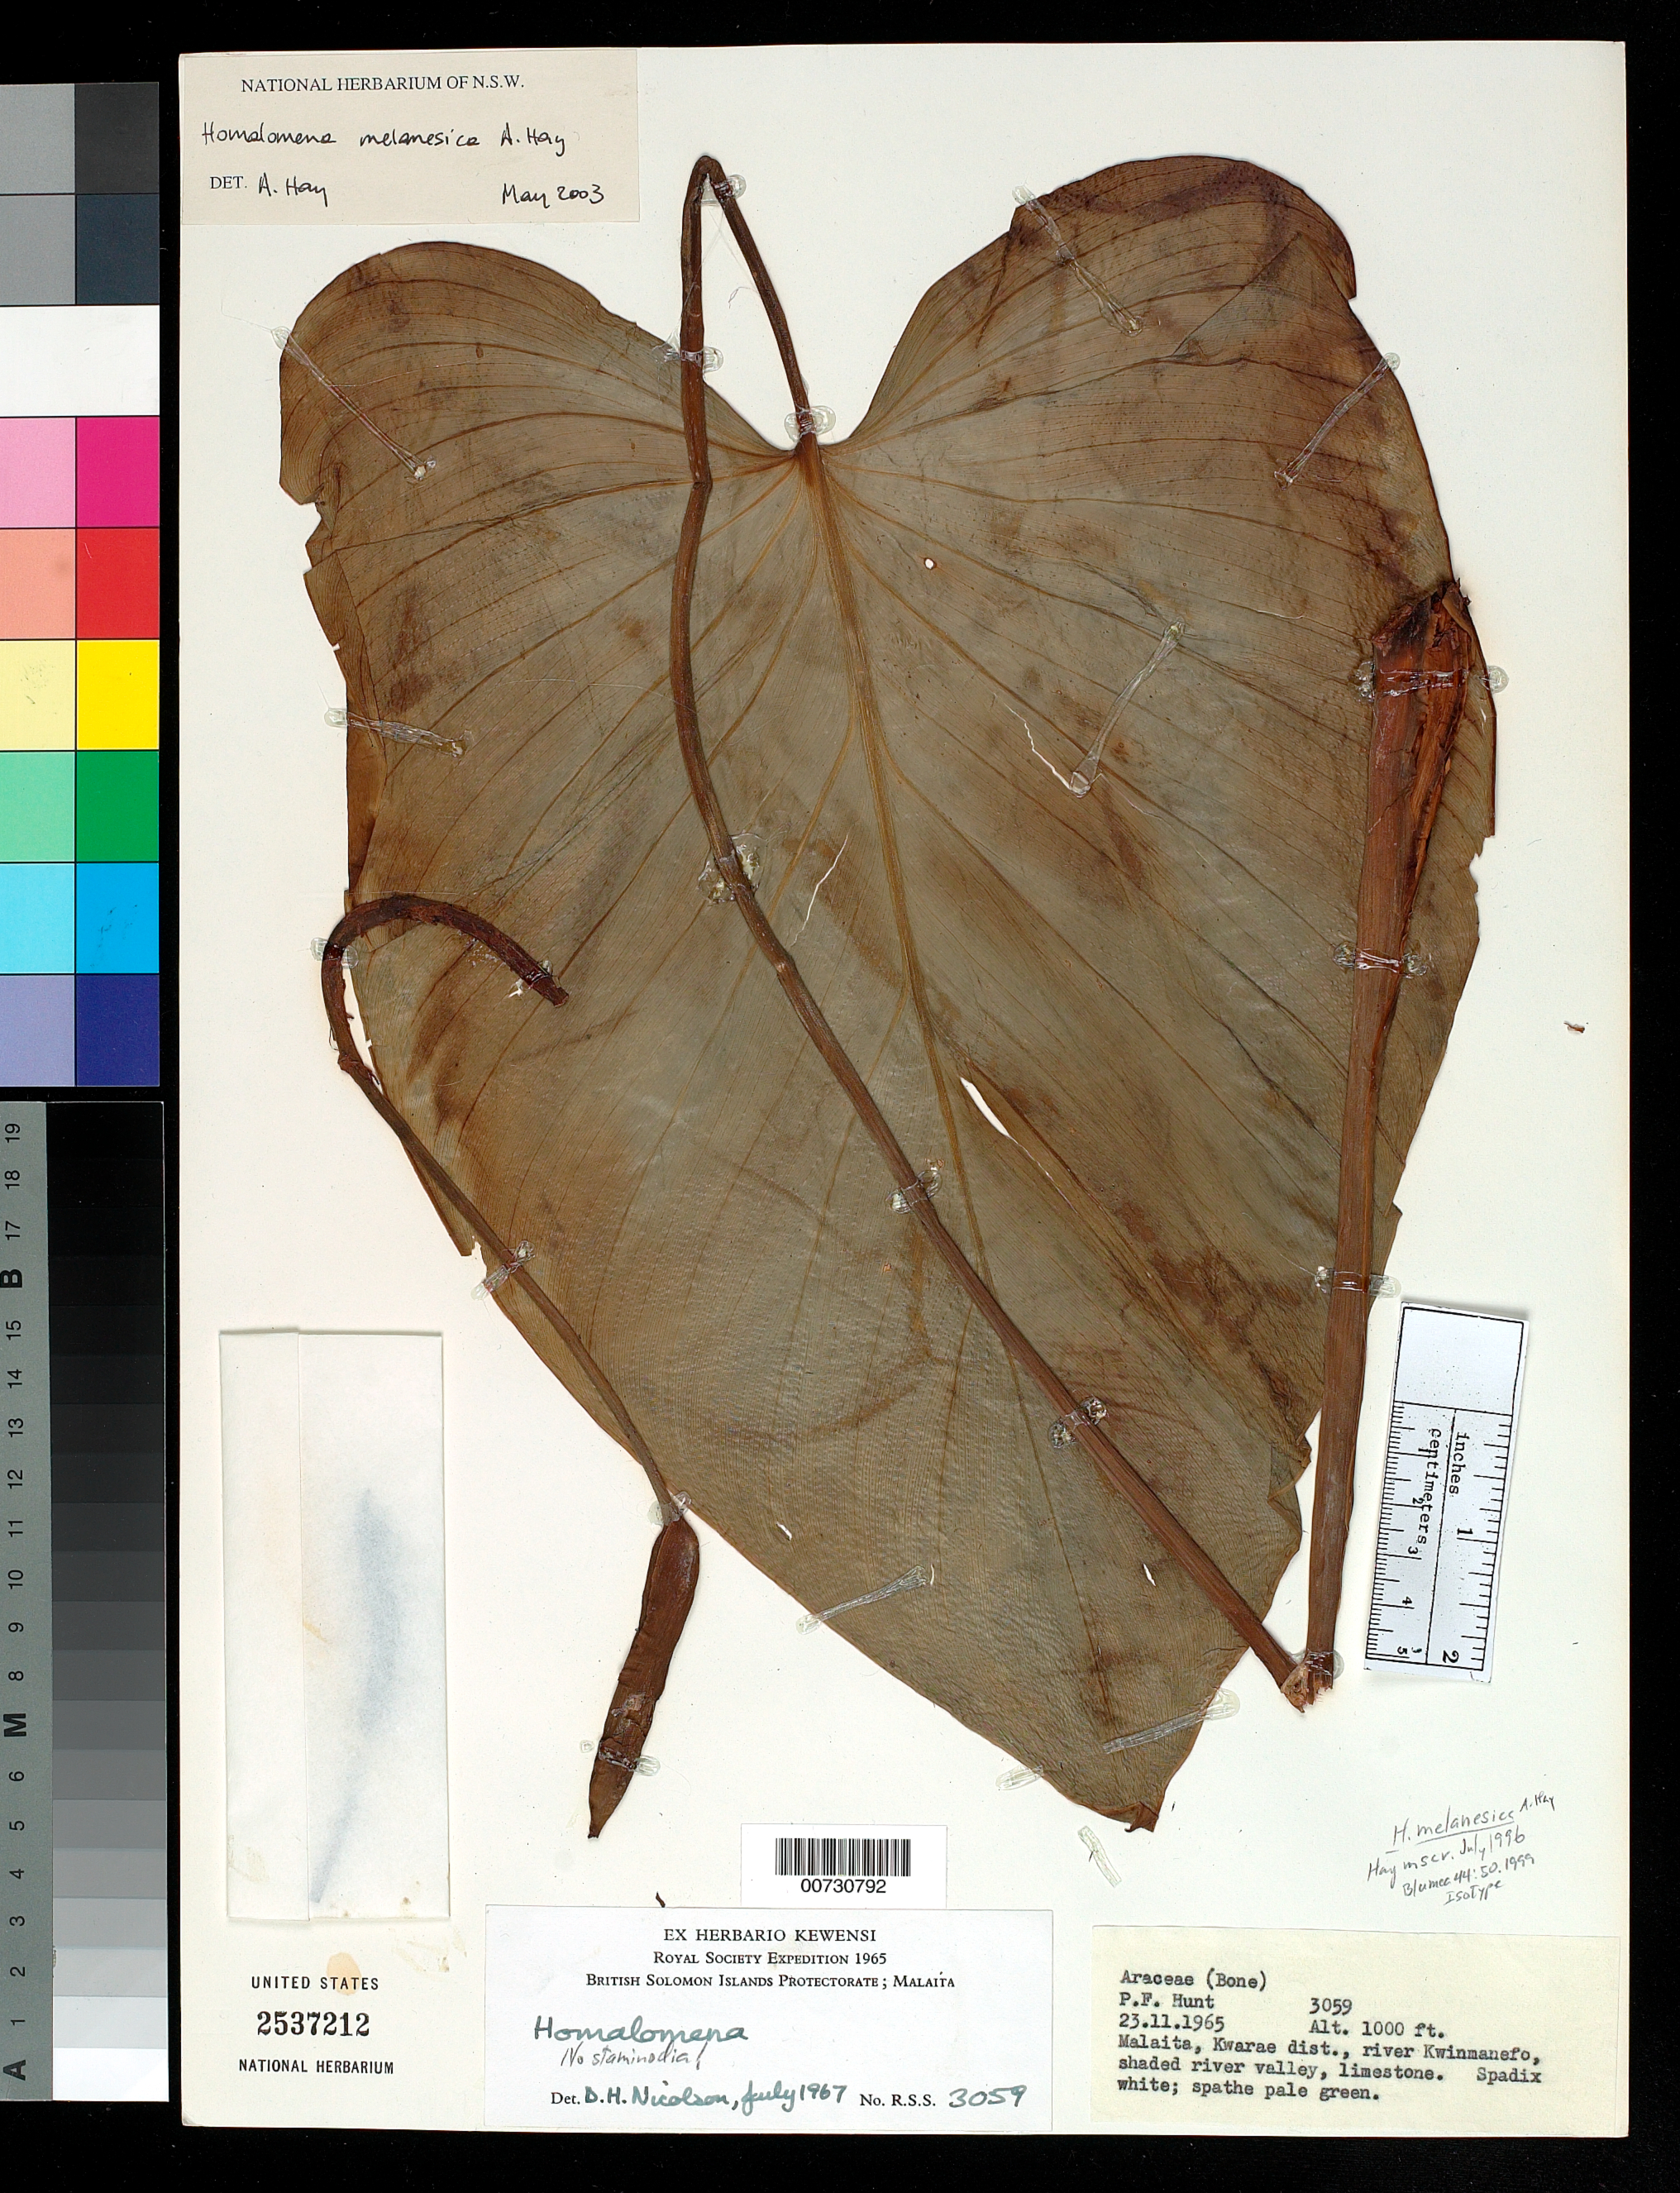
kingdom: Plantae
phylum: Tracheophyta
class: Liliopsida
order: Alismatales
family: Araceae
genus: Homalomena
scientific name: Homalomena melanesica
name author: A. Hay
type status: Isotype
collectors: P. F. Hunt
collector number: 3059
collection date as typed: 23 Nov 1965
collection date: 1965-11-23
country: Solomon Islands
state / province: Malaita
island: Malaita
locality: River Kwinmanefo. Kaware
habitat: Shaded river valley, limestone.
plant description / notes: Common name: Baga na sino (Pala); Bono (Kwara'ae); Pinnu (Bougainville); Berempa (Nashoi)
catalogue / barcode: US 2537212